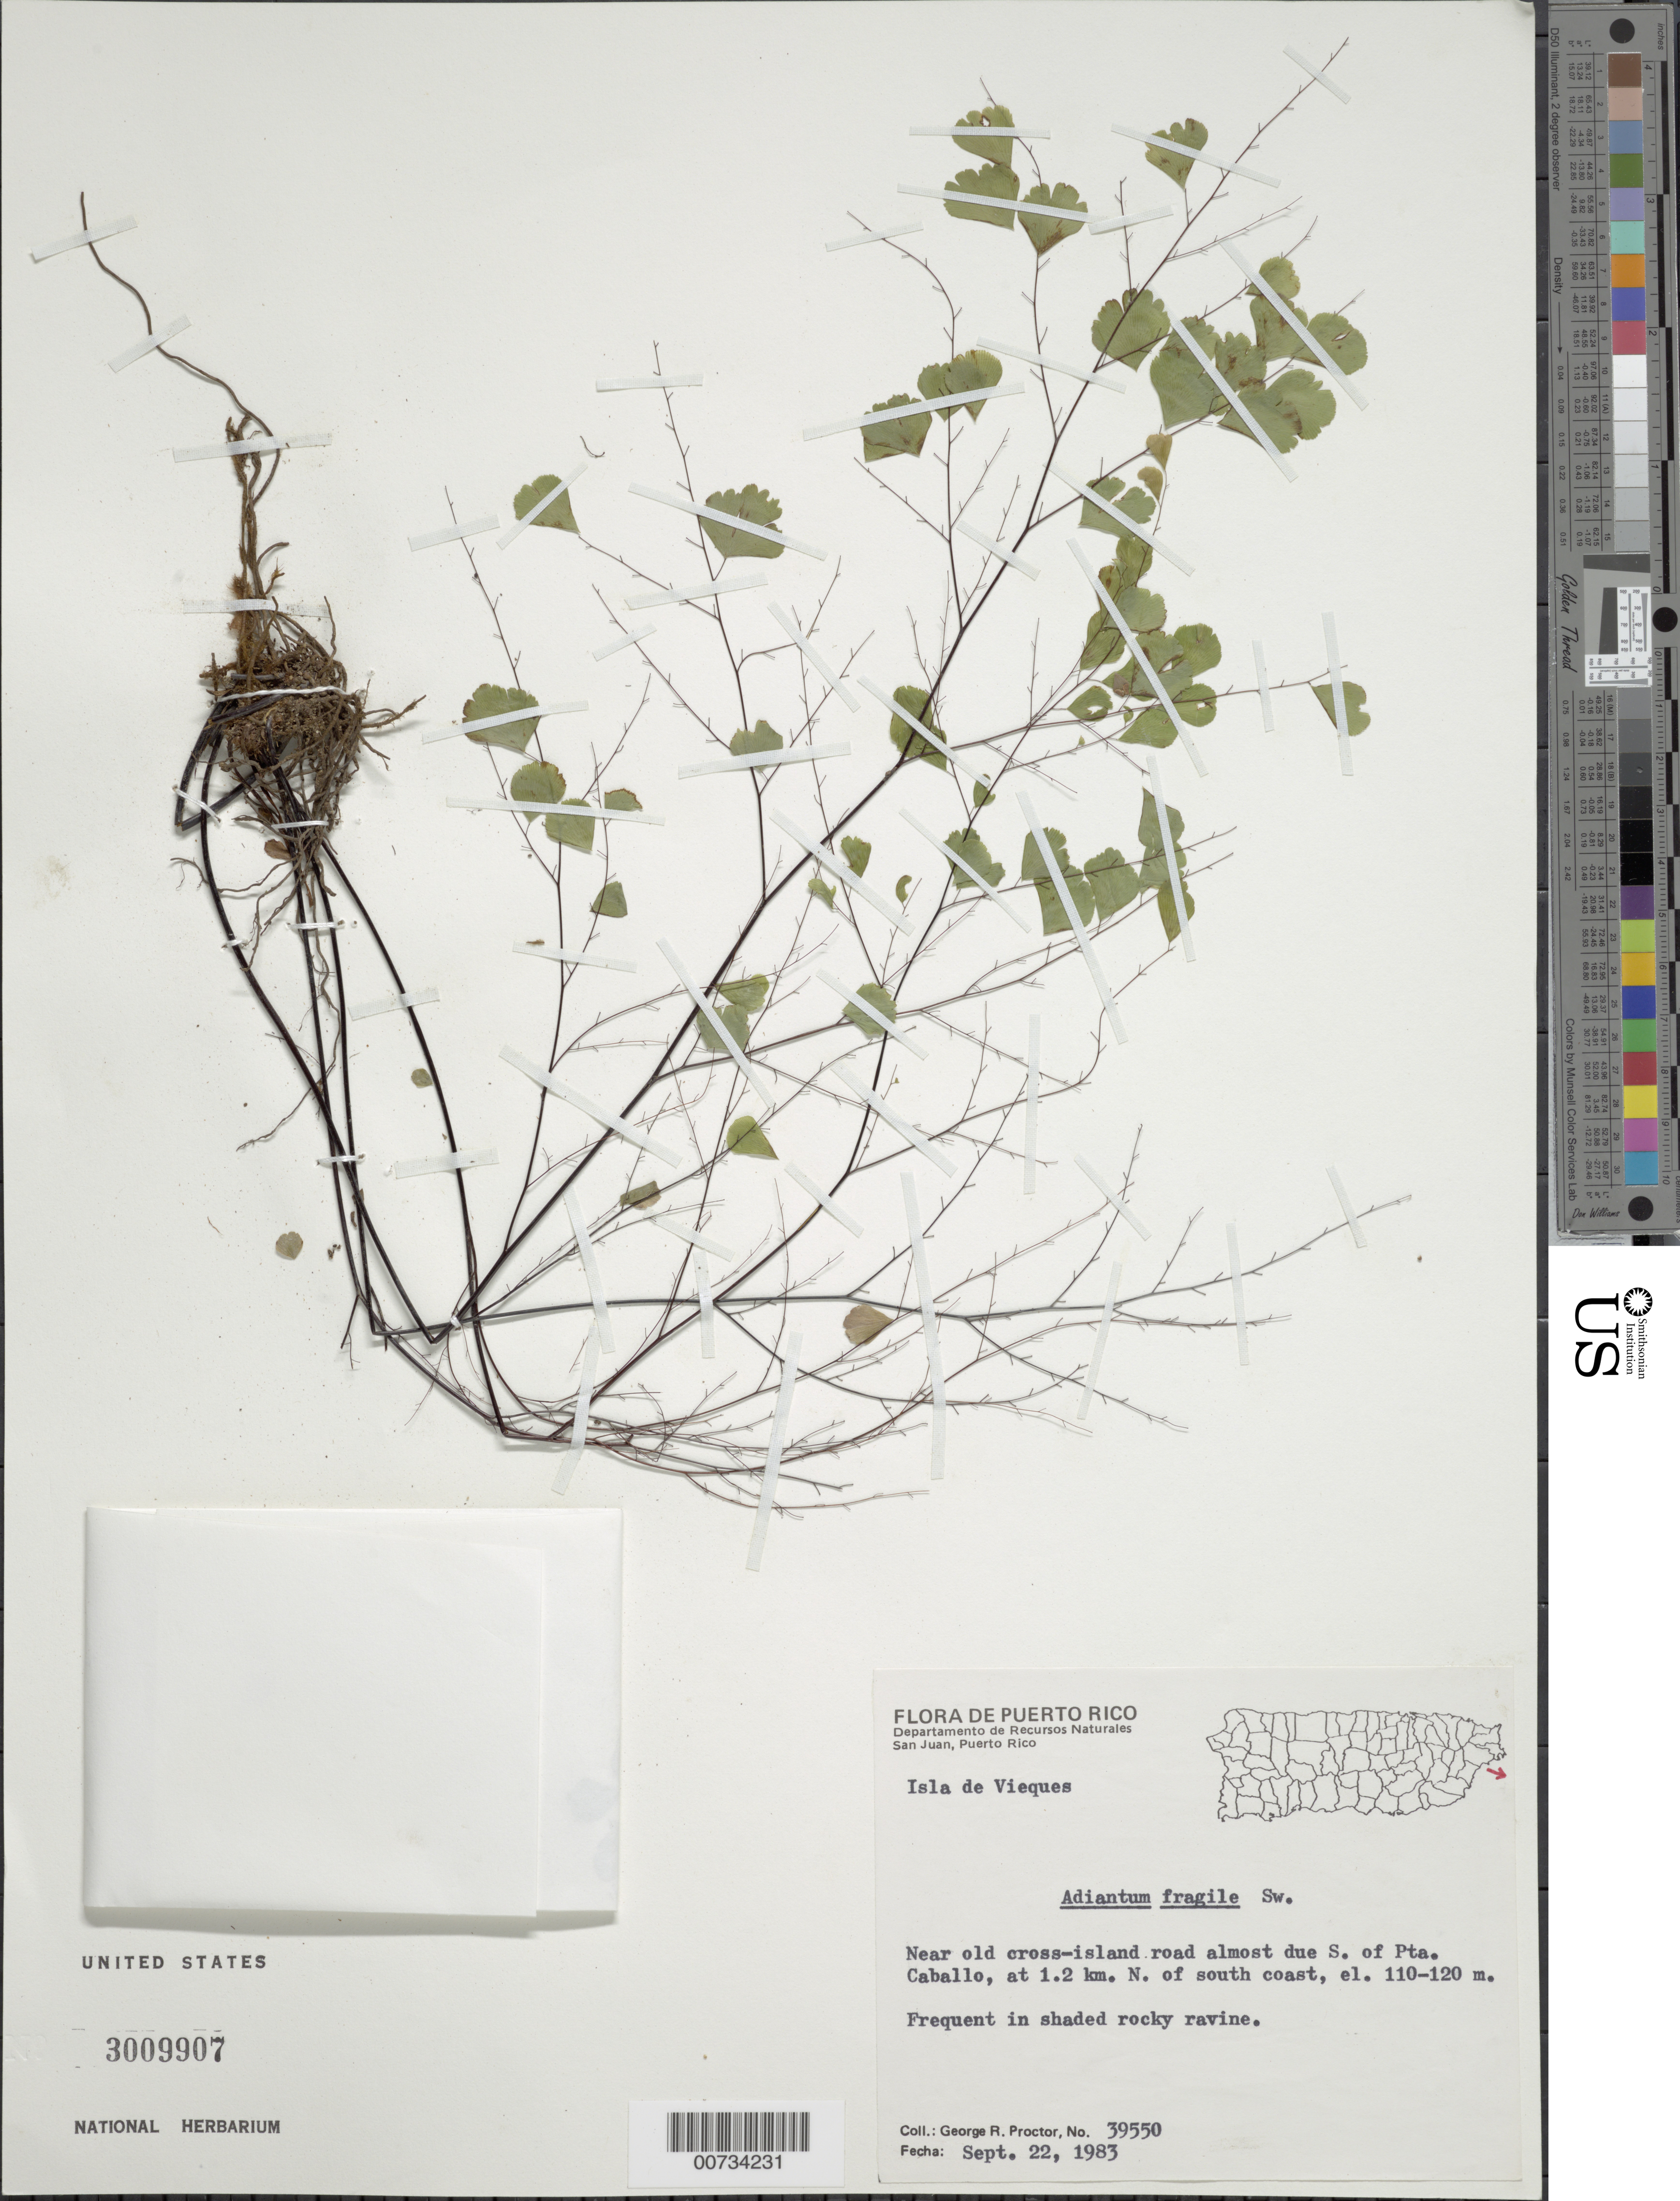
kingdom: Plantae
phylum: Tracheophyta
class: Polypodiopsida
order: Polypodiales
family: Pteridaceae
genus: Adiantum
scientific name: Adiantum fragile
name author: Sw.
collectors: G. R. Proctor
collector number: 39550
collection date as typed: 22 Sep 1983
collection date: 1983-09-22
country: Puerto Rico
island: Vieques I.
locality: Vieques: near old cross-island road almost due S of Pta. Caballo, at 1.2 km N of South Coast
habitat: In shaded rocky ravine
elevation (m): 110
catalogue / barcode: US 3009907